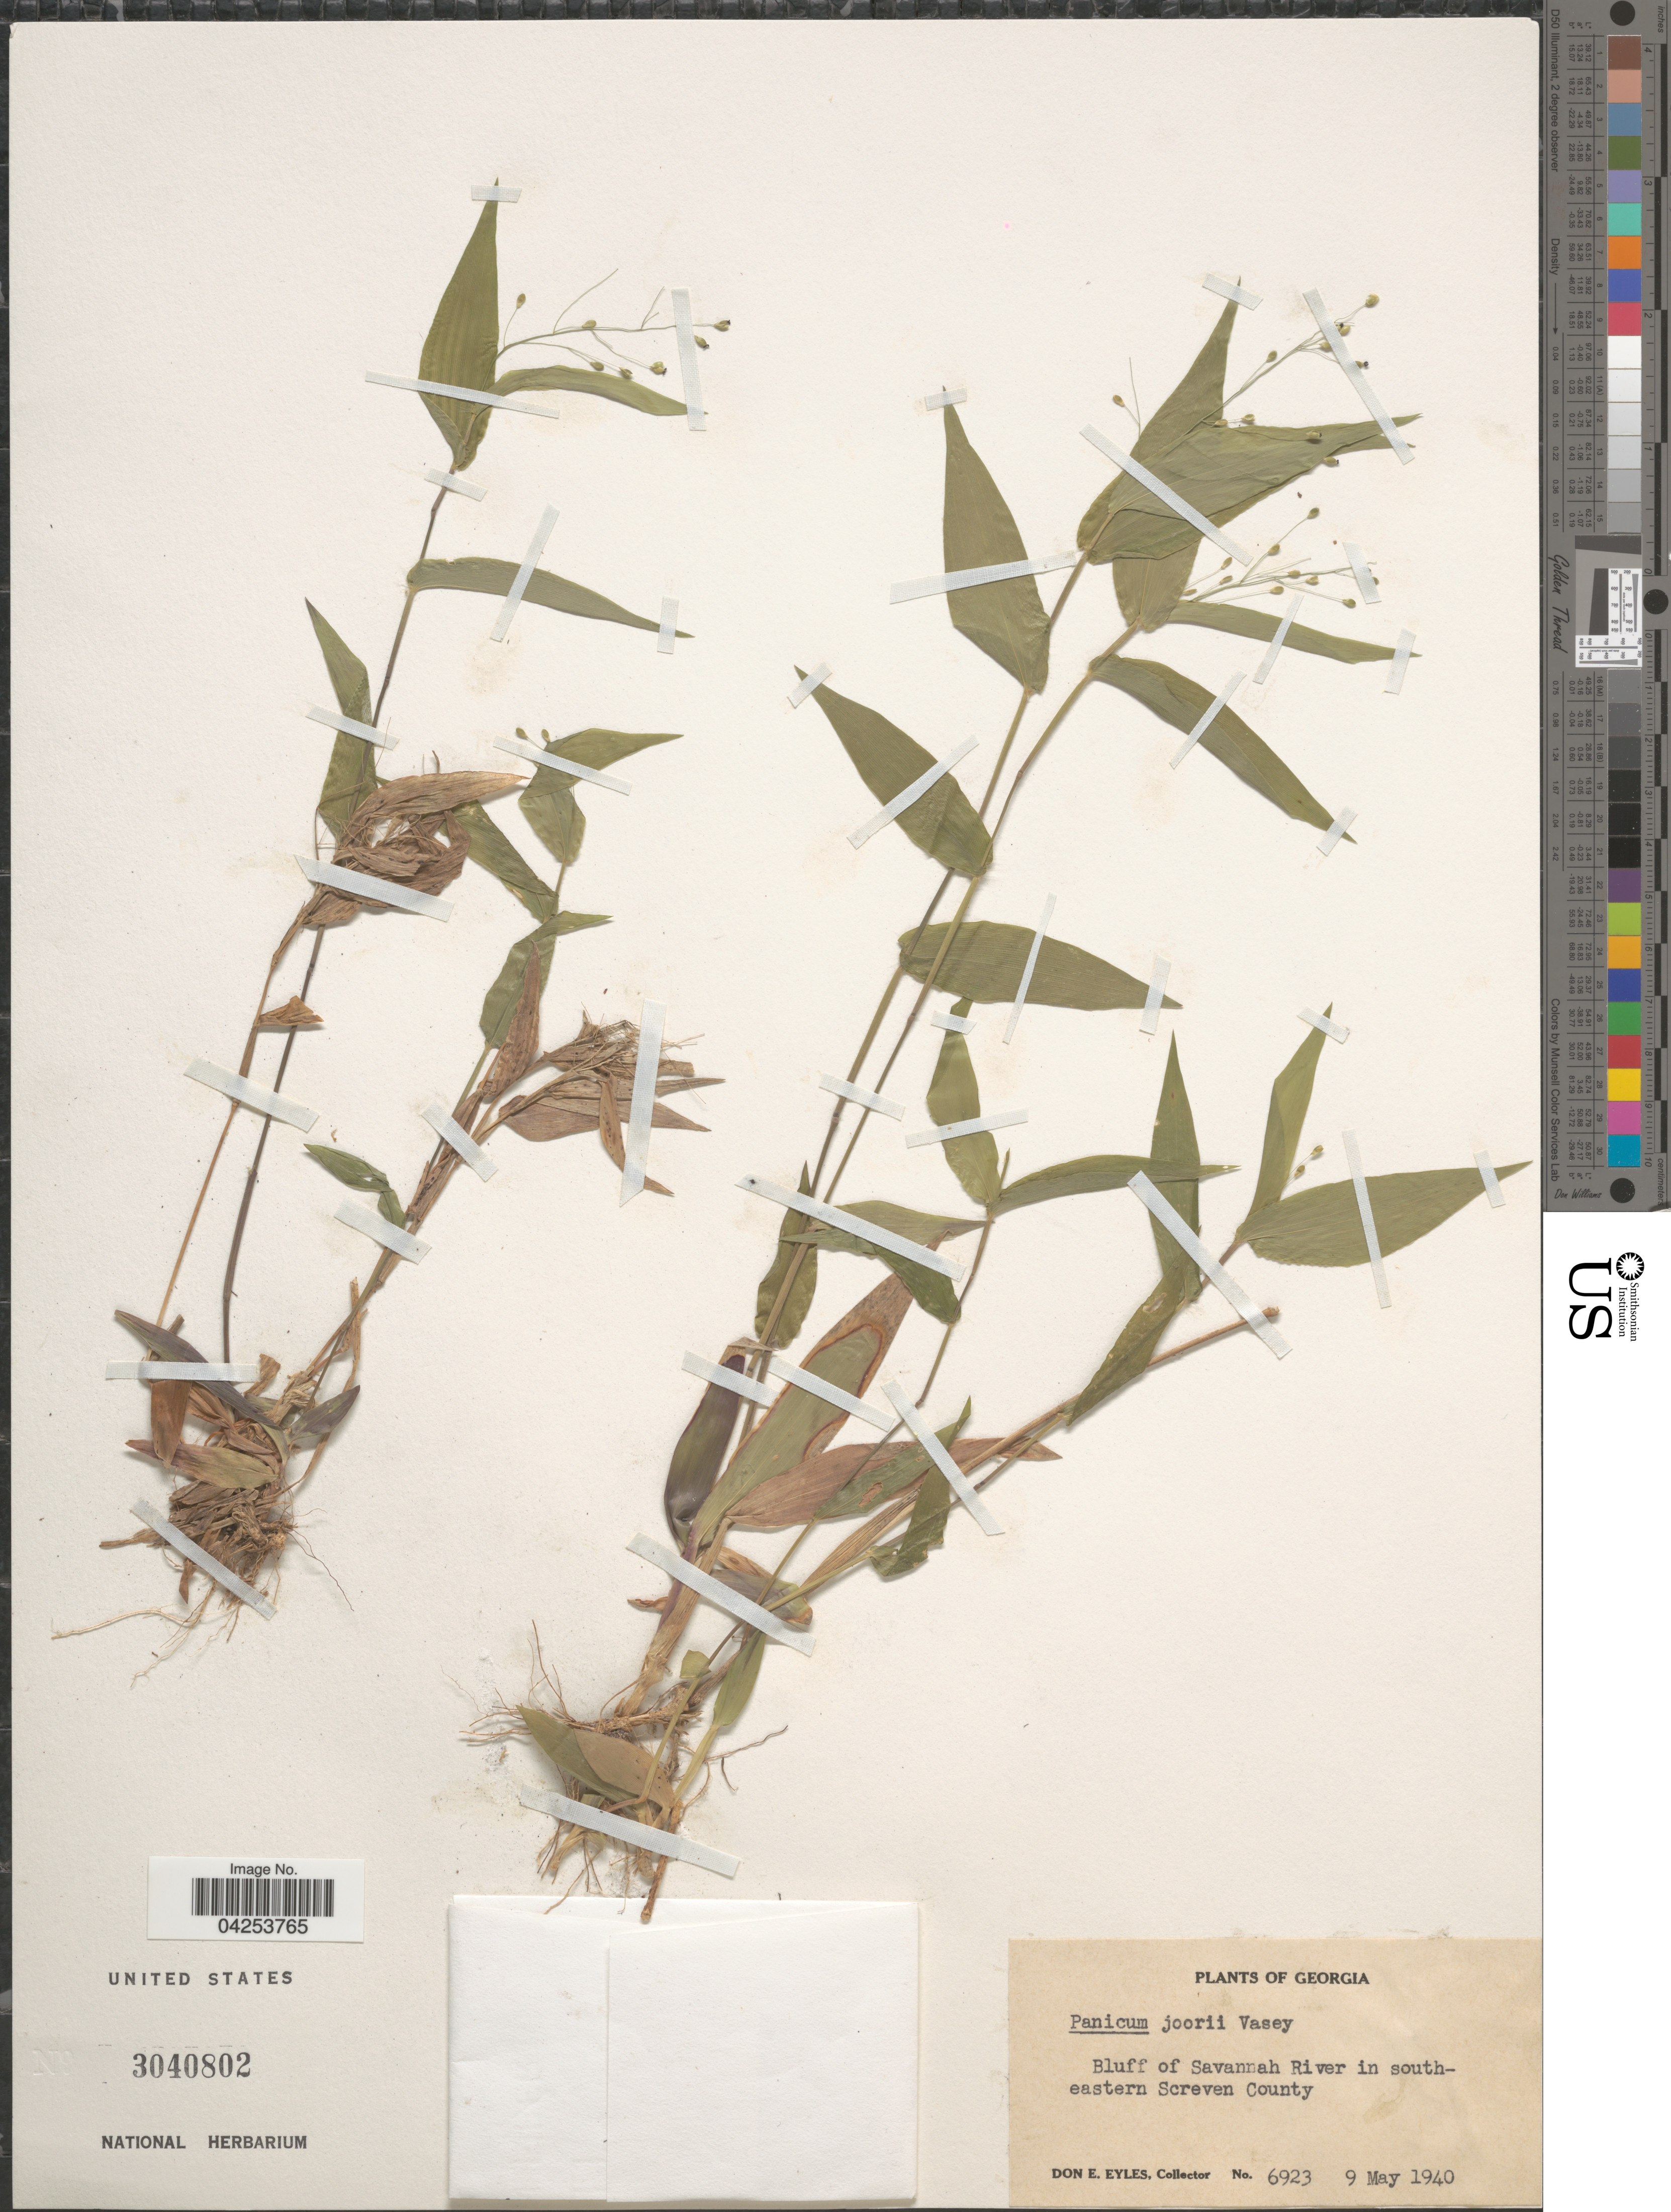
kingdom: Plantae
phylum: Tracheophyta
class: Liliopsida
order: Poales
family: Poaceae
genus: Dichanthelium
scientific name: Dichanthelium commutatum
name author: (Schult.) Gould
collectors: D. Eyles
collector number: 6923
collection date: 1940-05-09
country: United States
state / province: Georgia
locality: Bluff of Savannah River in southeastern Screven County.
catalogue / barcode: US 3040802